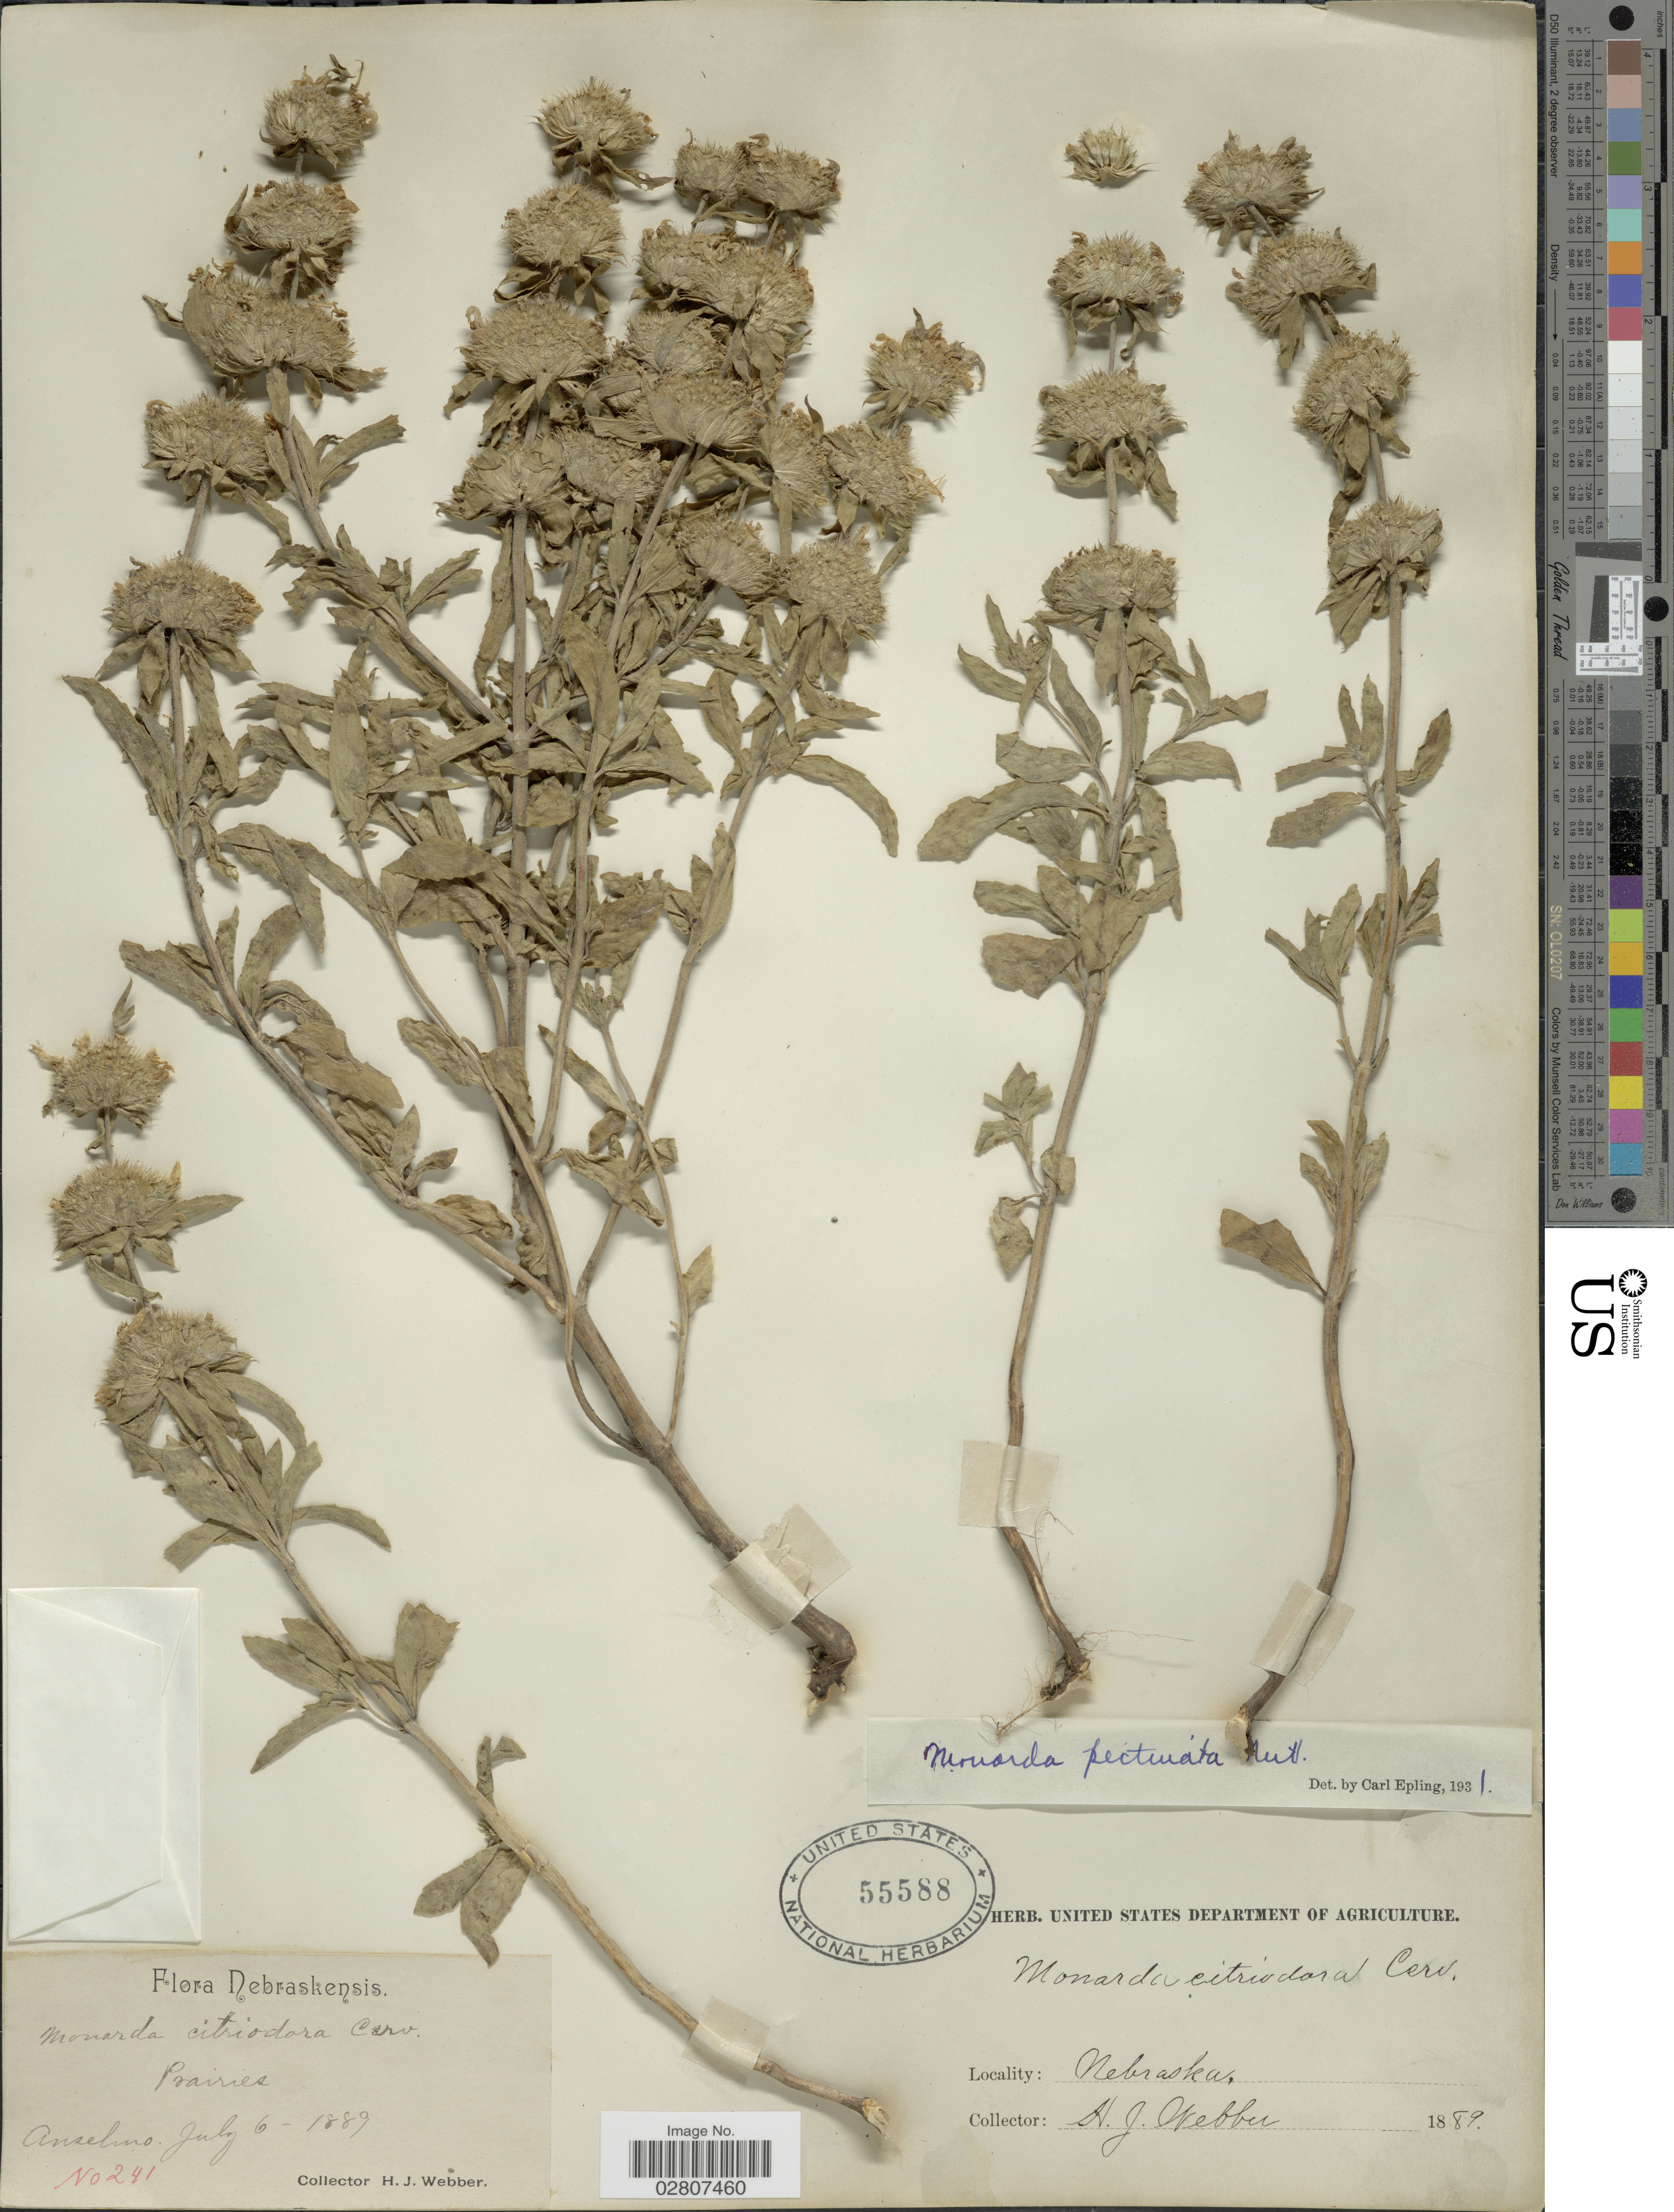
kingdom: Plantae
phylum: Tracheophyta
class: Magnoliopsida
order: Lamiales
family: Lamiaceae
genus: Monarda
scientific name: Monarda pectinata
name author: Nutt.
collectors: H. Webber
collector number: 241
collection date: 1889-07-06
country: United States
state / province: Nebraska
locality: Nebraskensis. Prairies. Anselmo.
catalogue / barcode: US 55588